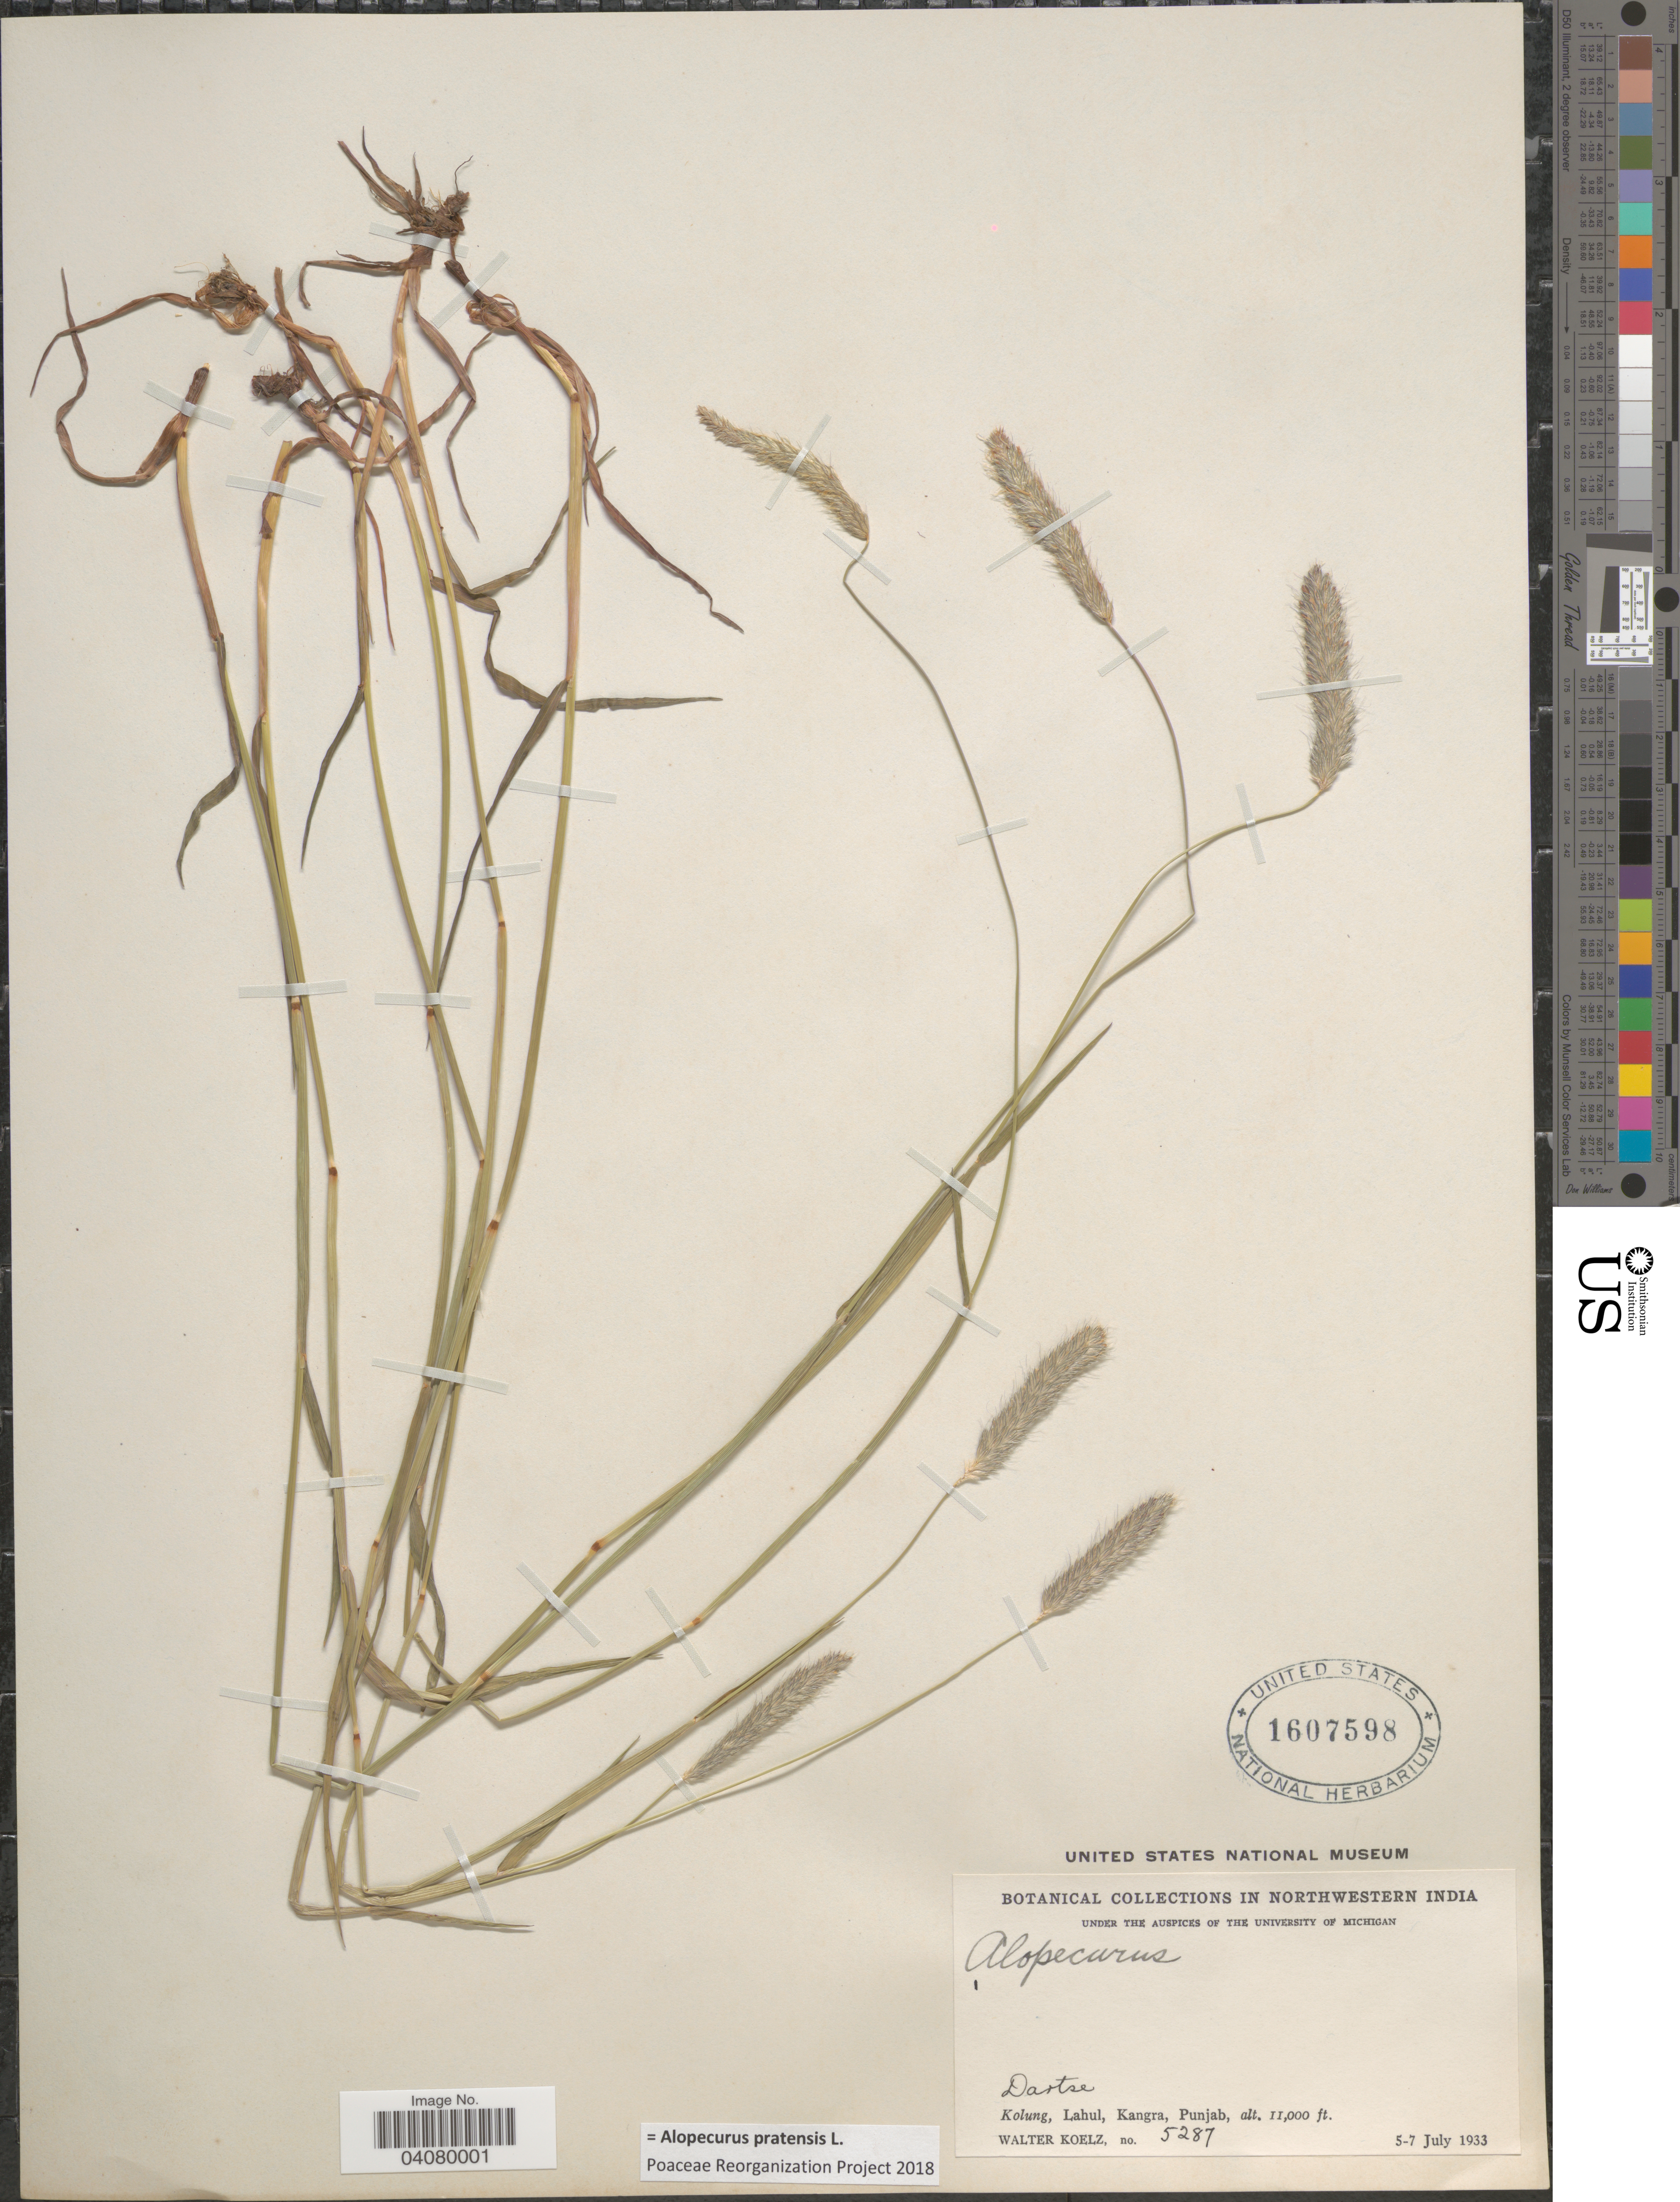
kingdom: Plantae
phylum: Tracheophyta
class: Liliopsida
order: Poales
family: Poaceae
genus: Alopecurus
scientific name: Alopecurus pratensis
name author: L.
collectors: W. N. Koelz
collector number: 5287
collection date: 1933-07-05/1933-07-07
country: India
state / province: Punjab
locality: Northwestern India. Dartse. Kolung, Lahul, Kangra.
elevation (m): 3353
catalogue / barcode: US 1607598